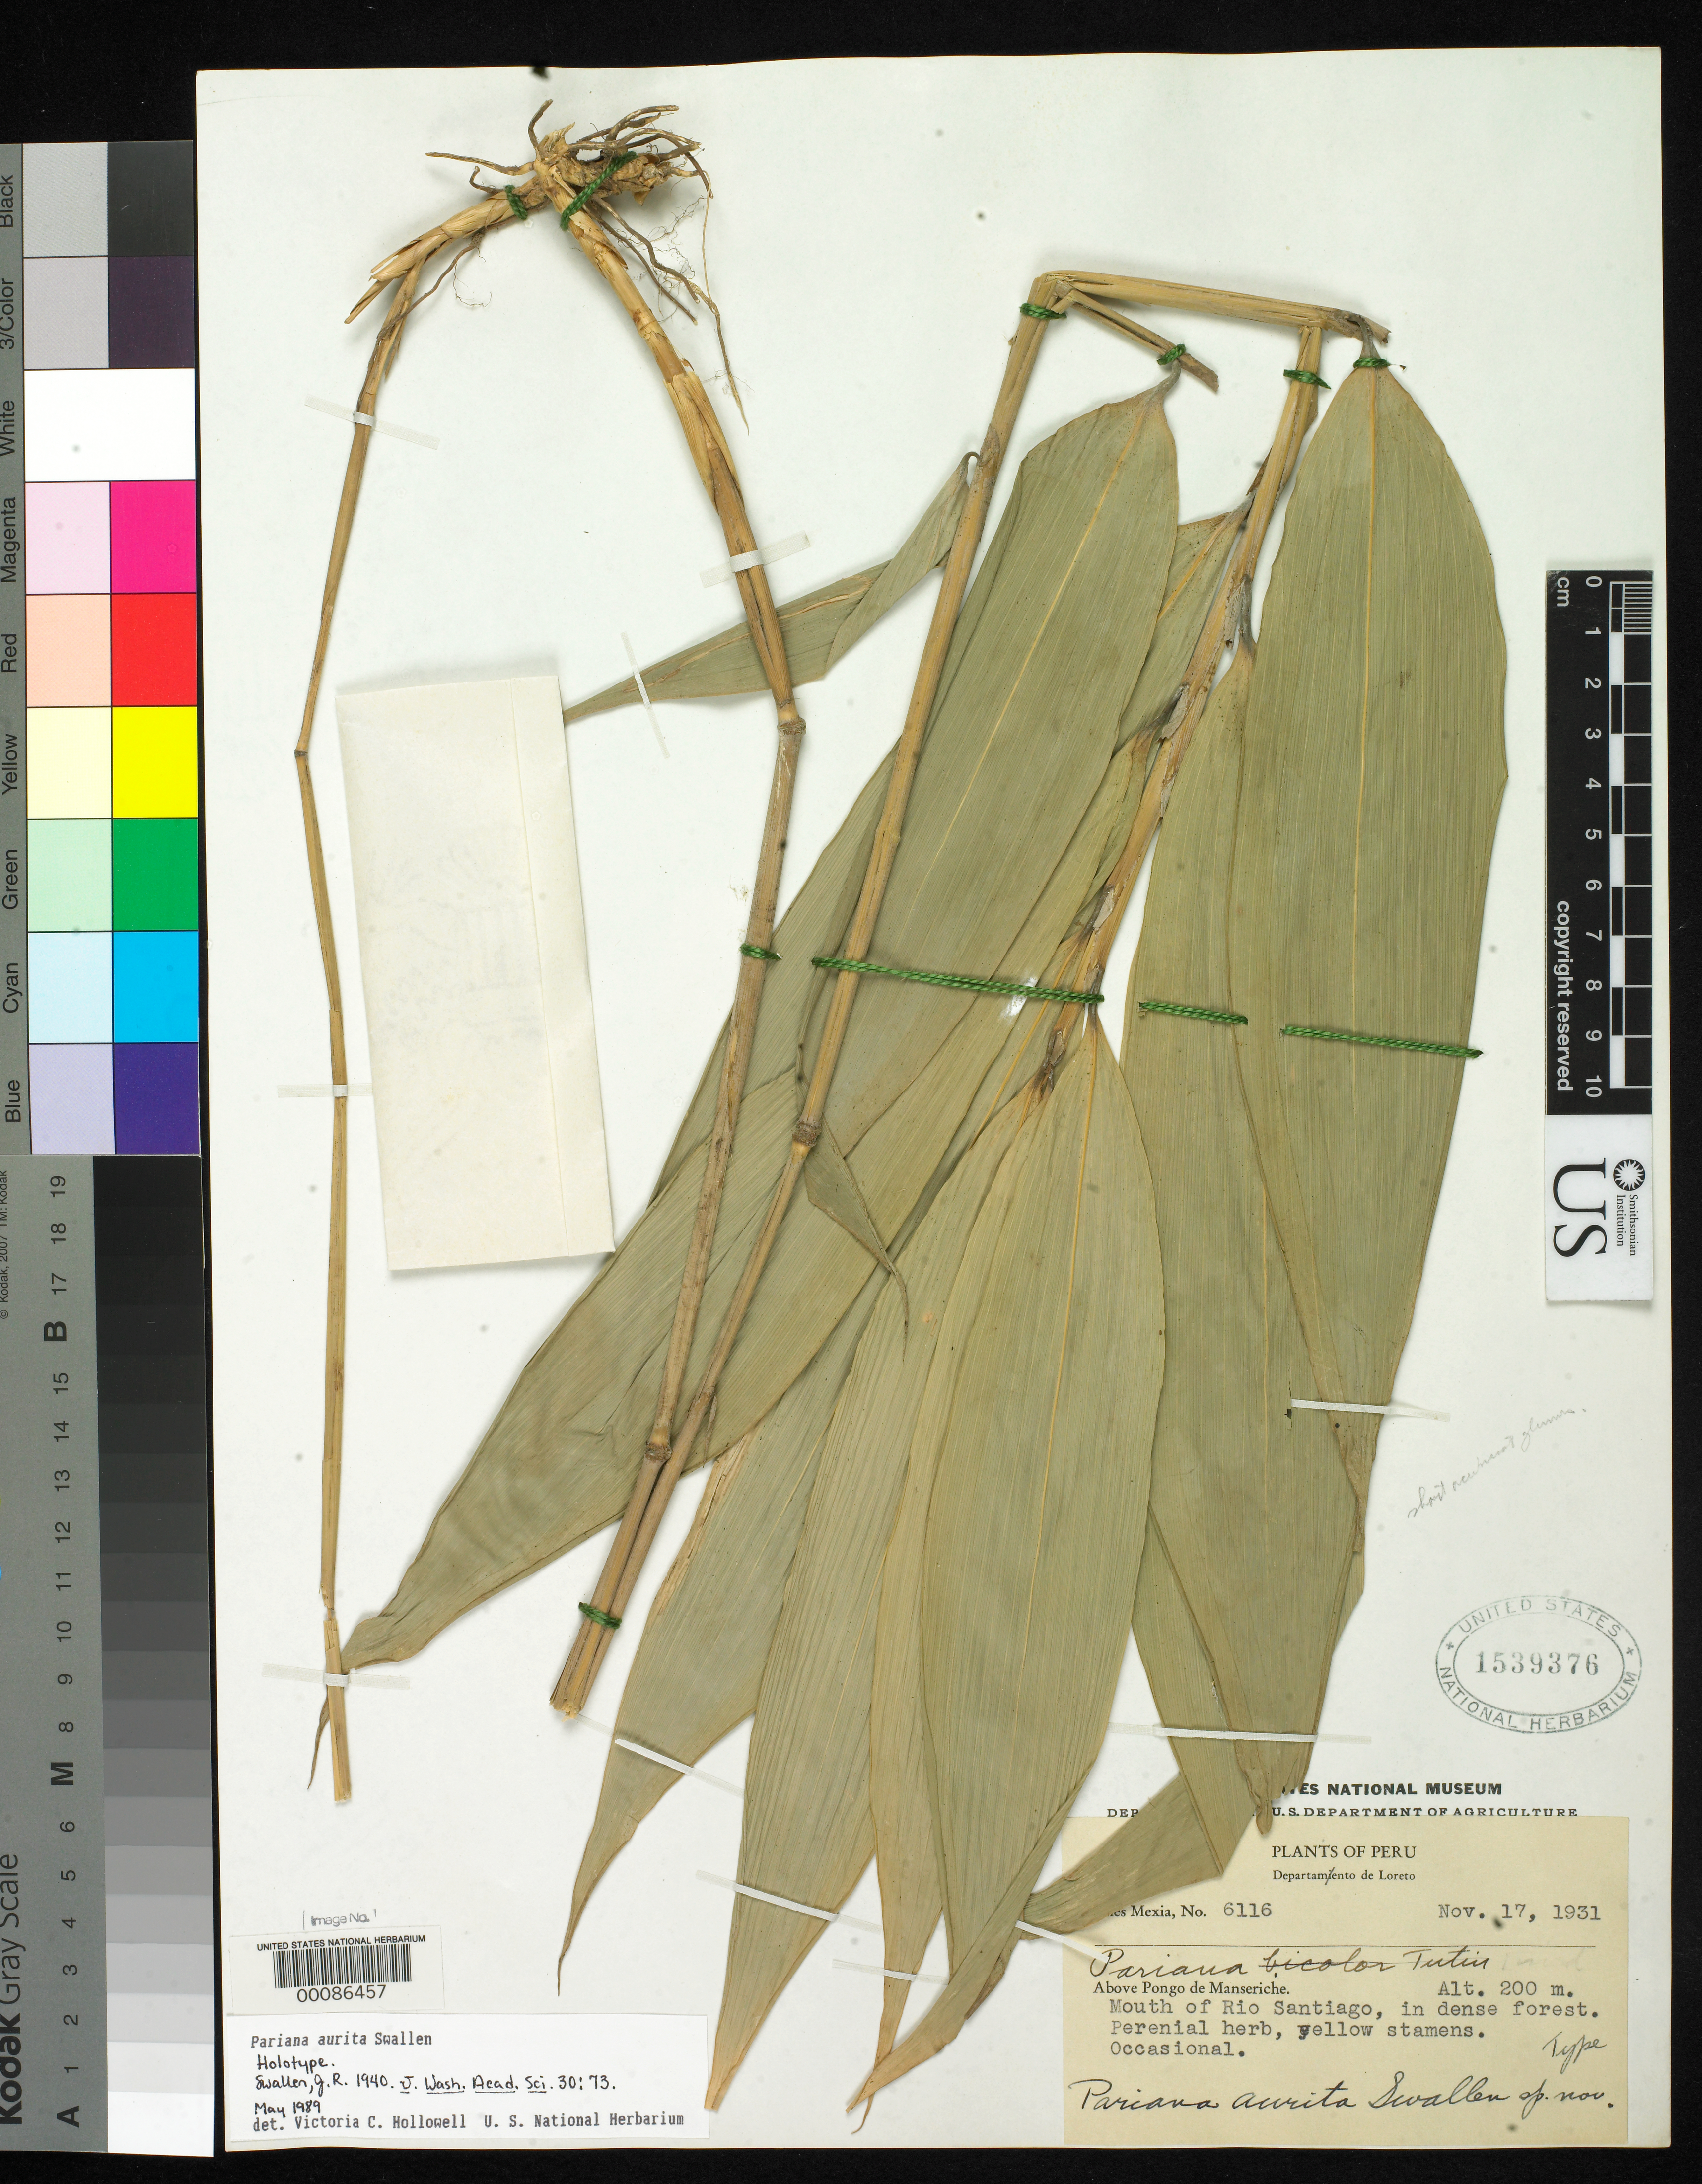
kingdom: Plantae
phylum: Tracheophyta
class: Liliopsida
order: Poales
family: Poaceae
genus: Pariana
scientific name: Pariana aurita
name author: Swallen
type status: Holotype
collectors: Y. Mexia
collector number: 6116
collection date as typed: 17 Nov 1931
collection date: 1931-11-17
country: Peru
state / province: Loreto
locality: Above Pongo de Manseriche.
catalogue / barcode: US 1539376